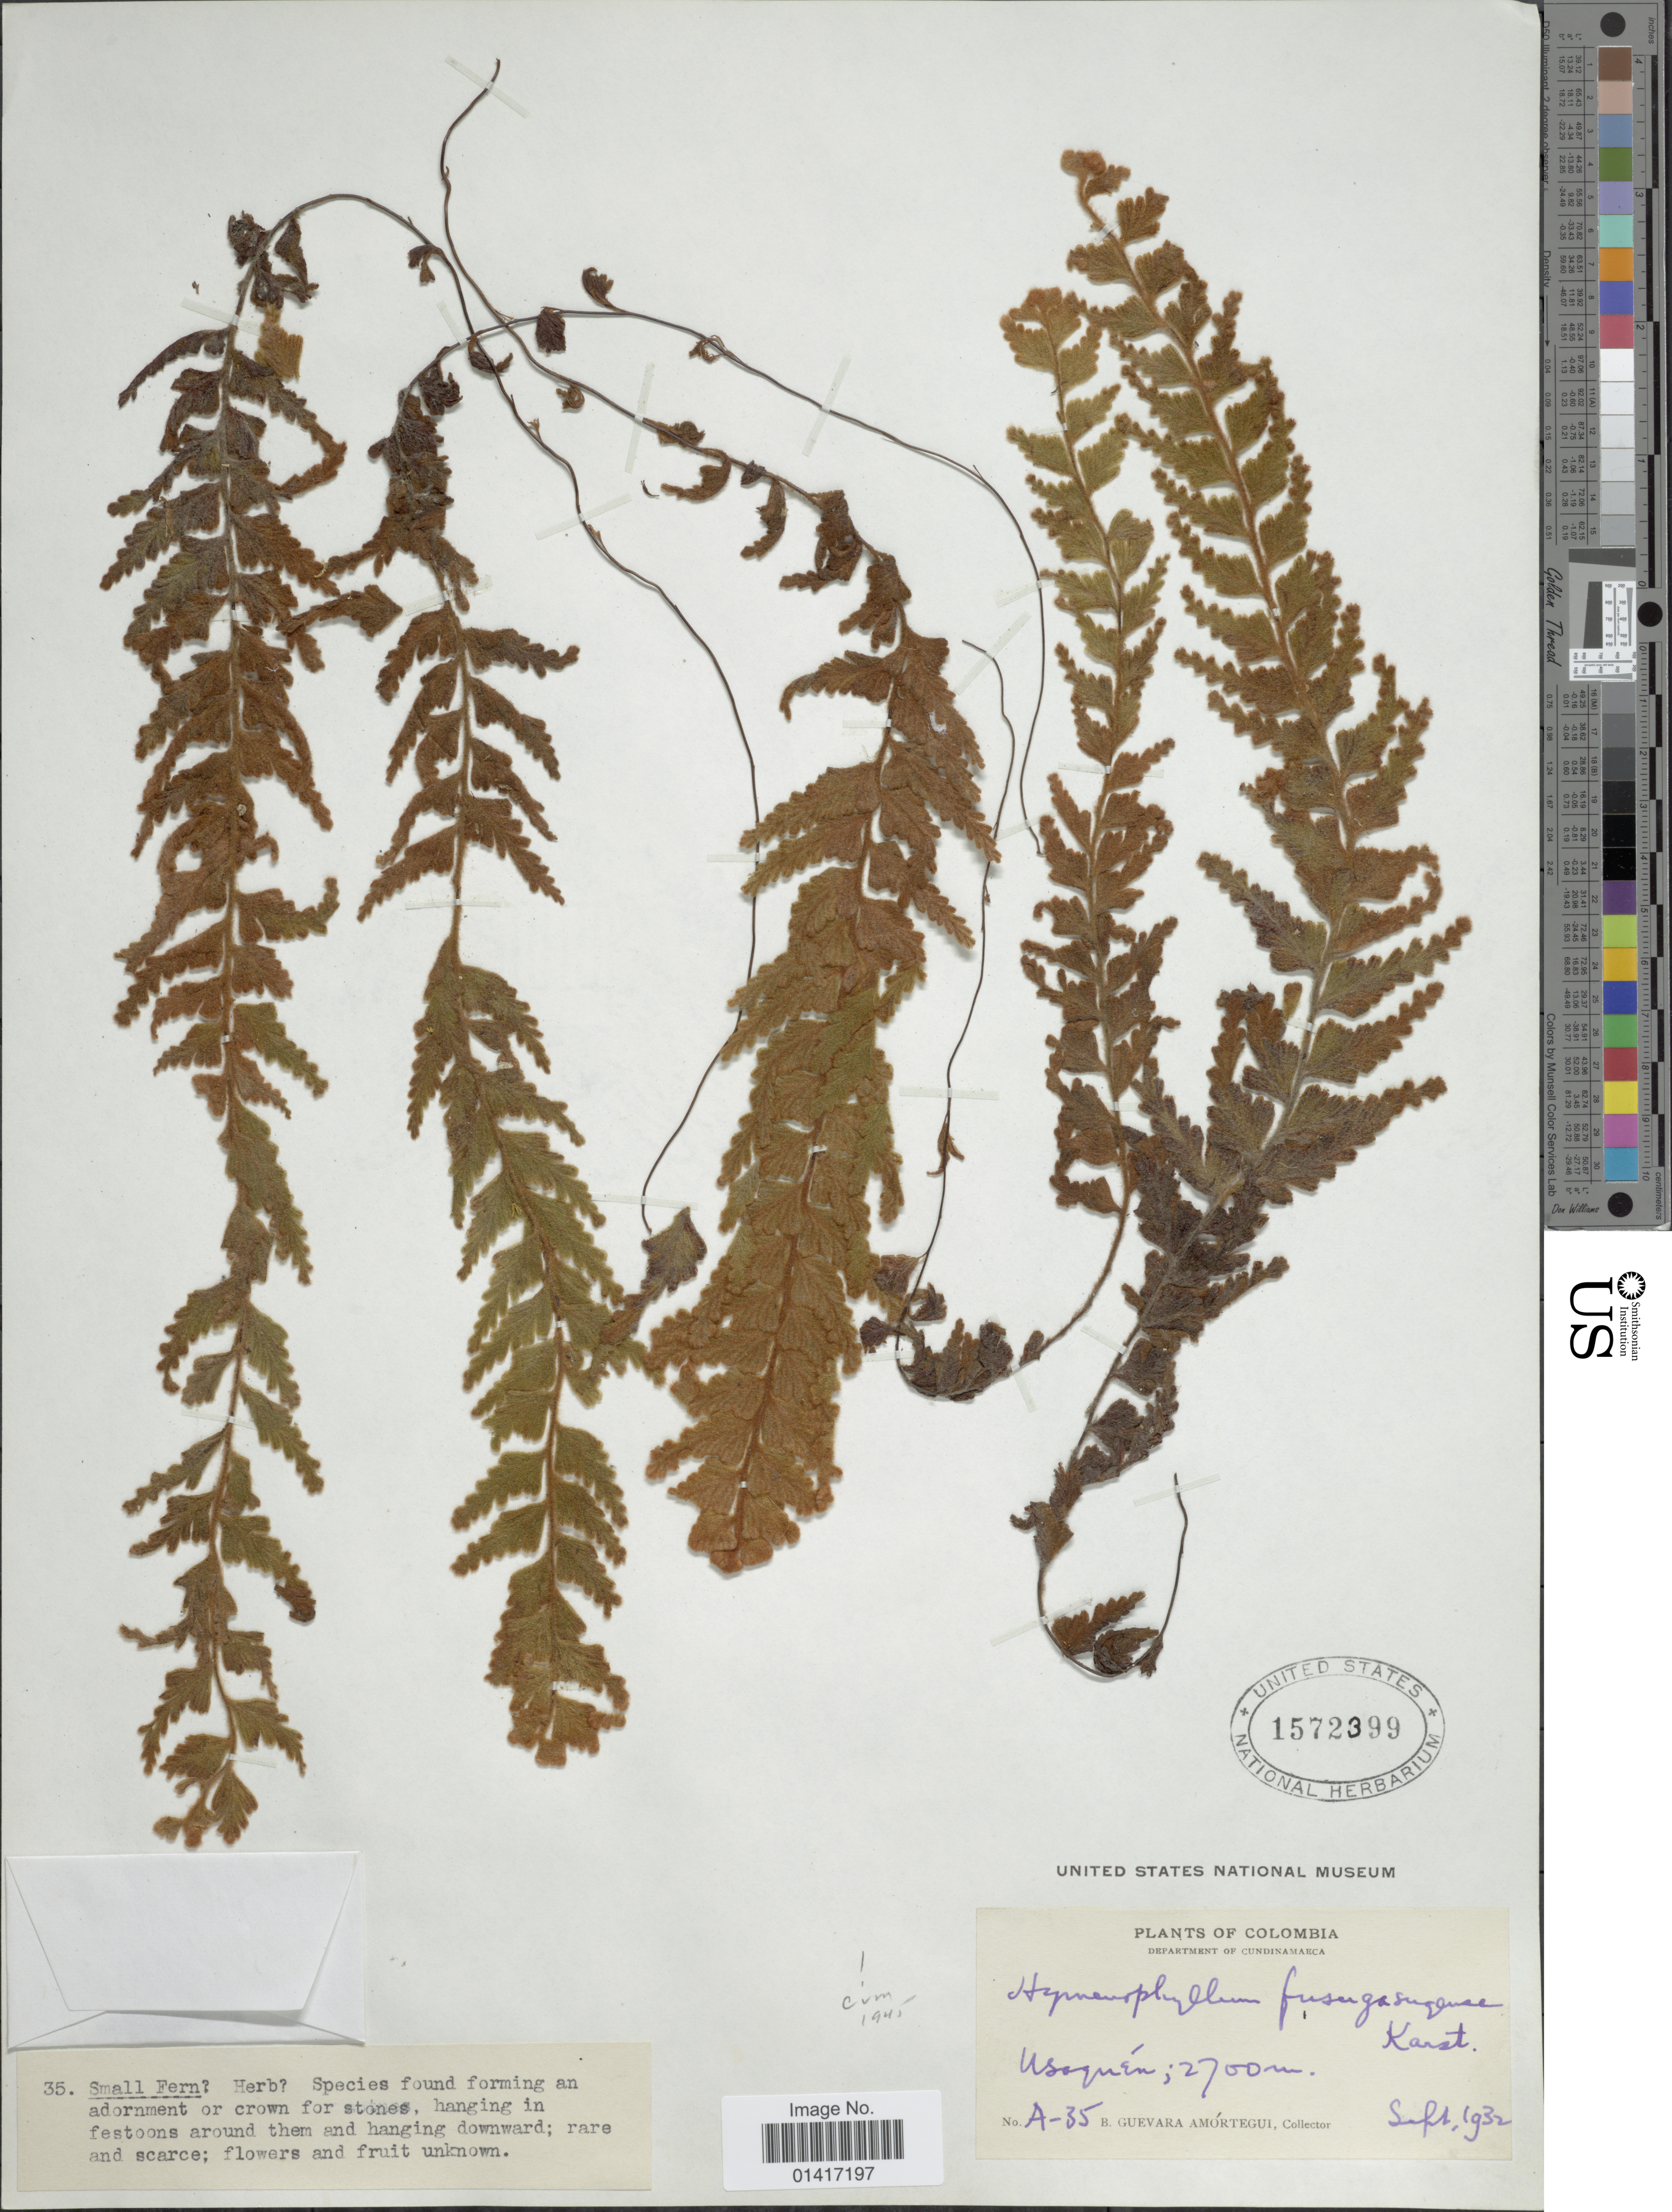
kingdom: Plantae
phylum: Tracheophyta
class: Polypodiopsida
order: Hymenophyllales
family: Hymenophyllaceae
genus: Hymenophyllum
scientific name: Hymenophyllum tomentosum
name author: Kunze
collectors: B. Guevara Amortegui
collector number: A-35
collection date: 1932-09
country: Colombia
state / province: Cundinamarca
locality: Department of Cundimarca, Usaquen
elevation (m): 2700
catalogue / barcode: US 1572399